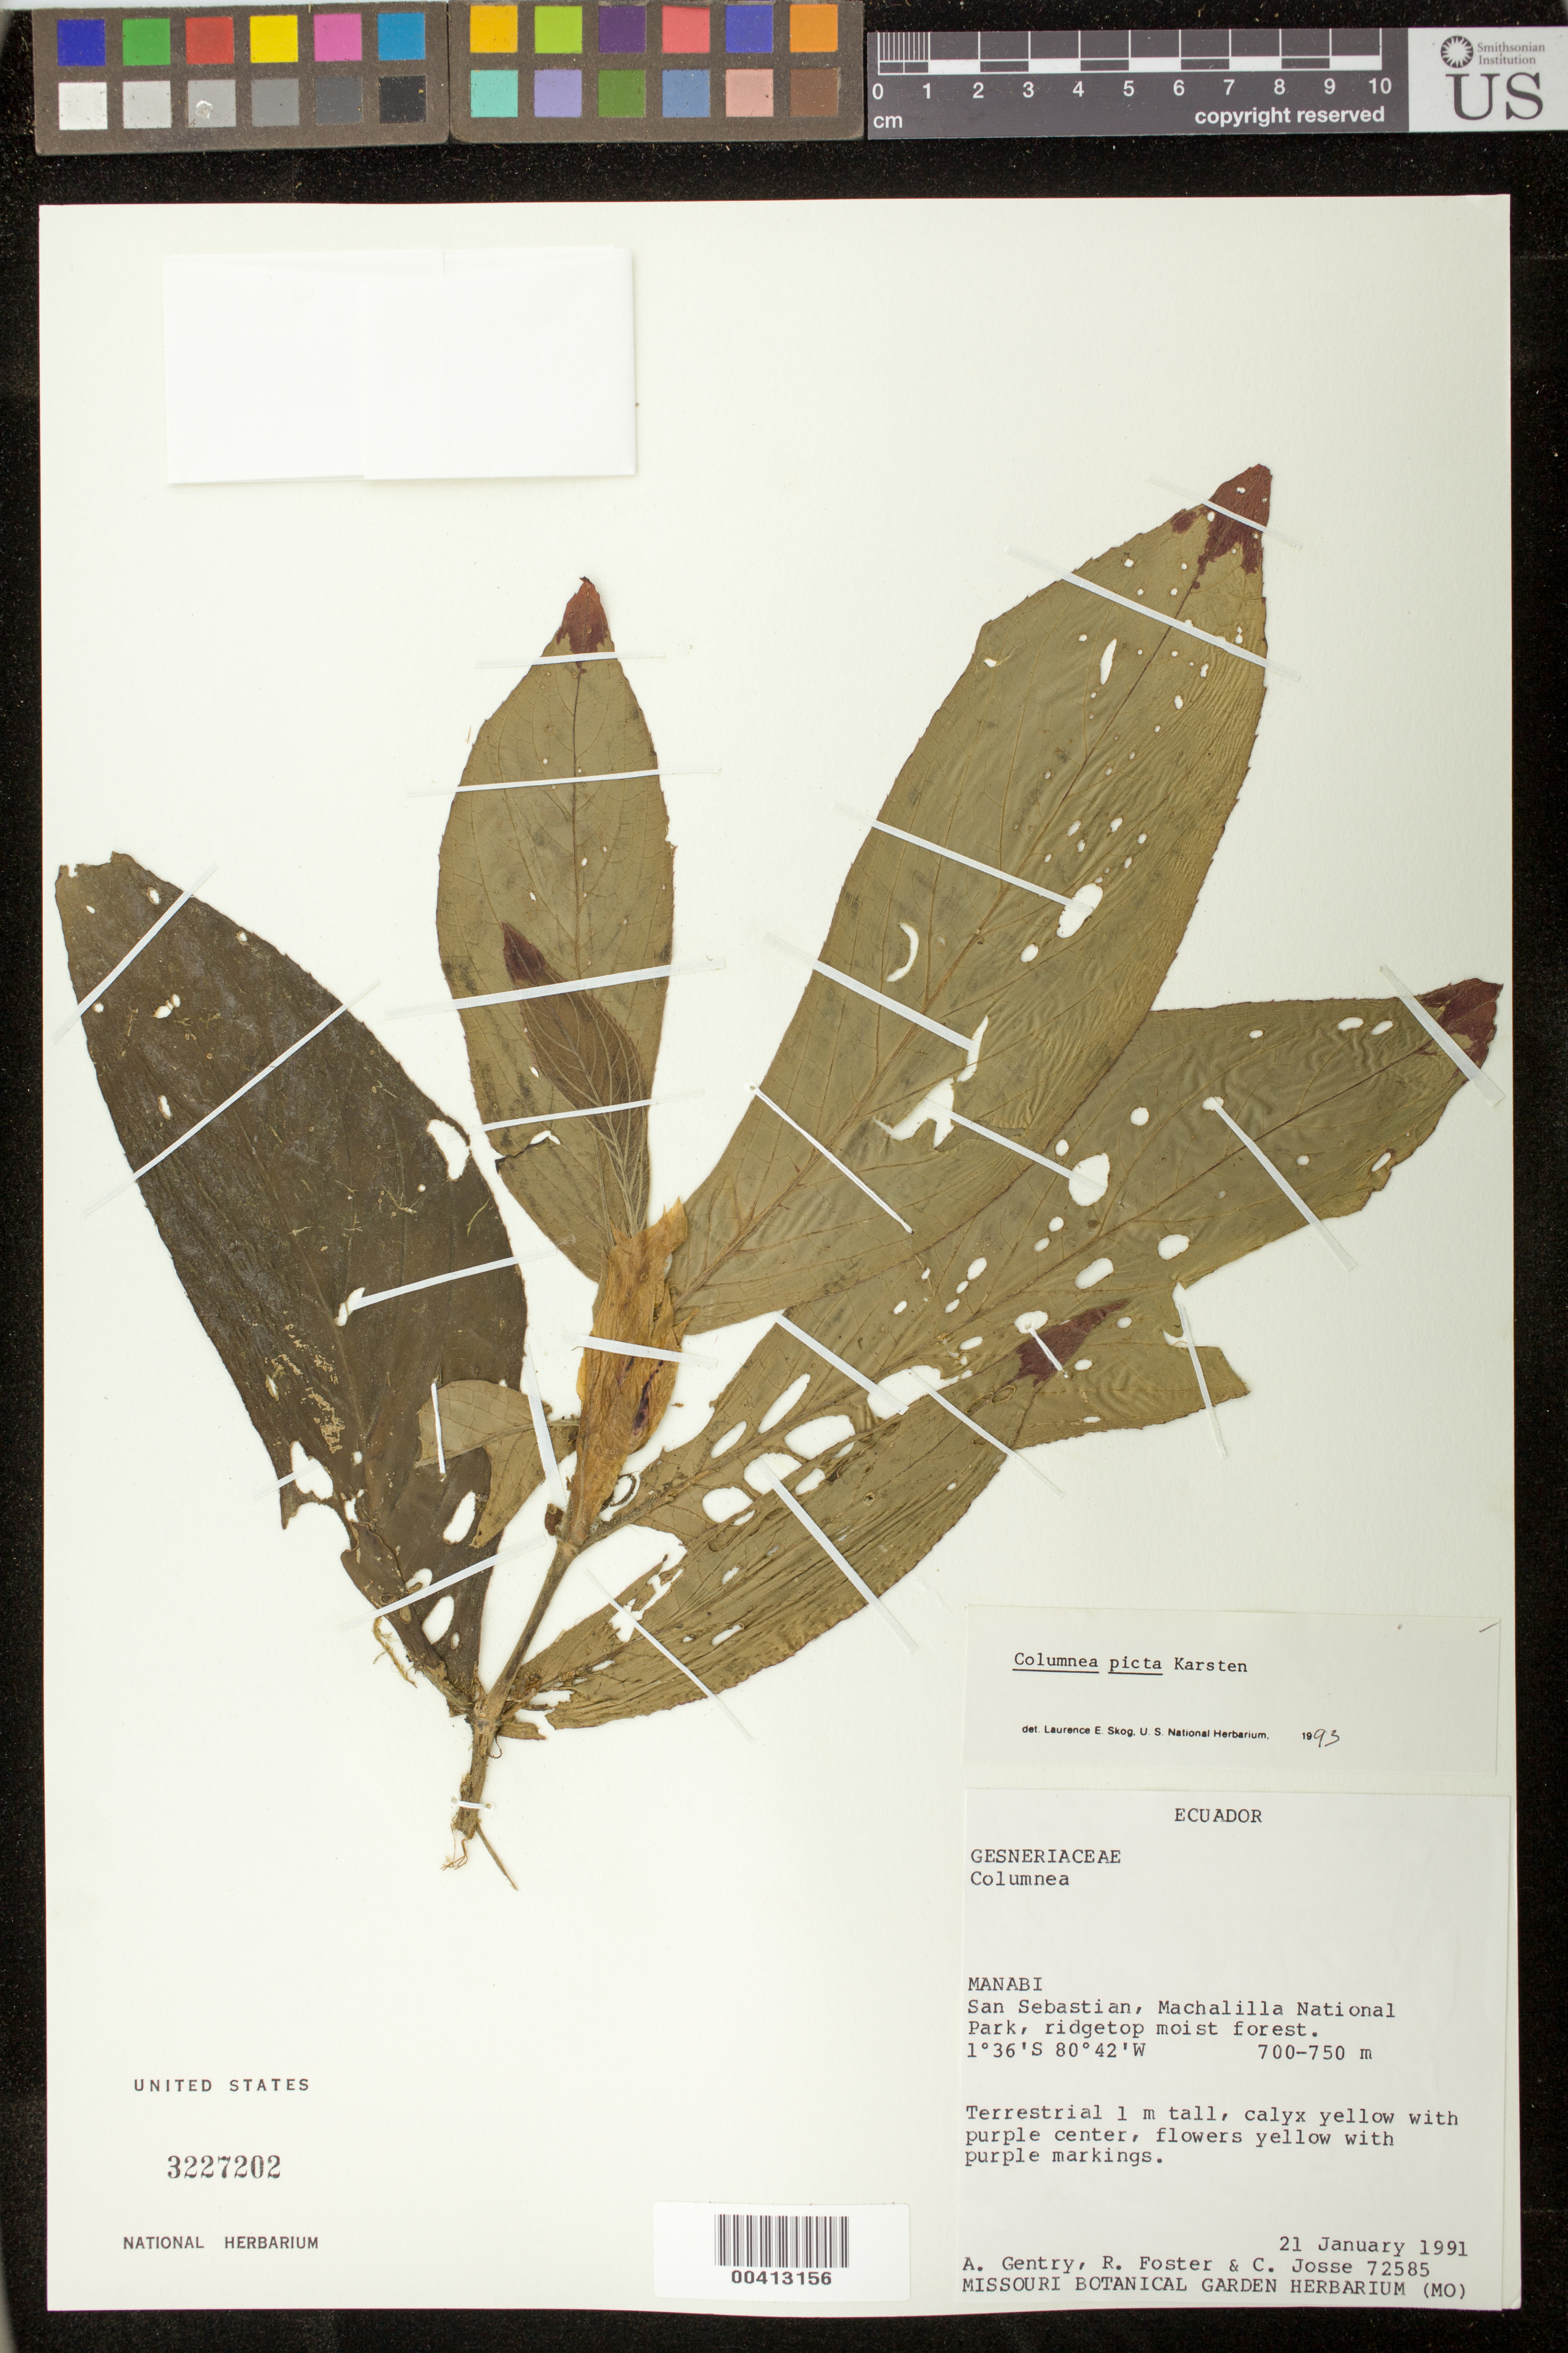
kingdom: Plantae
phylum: Tracheophyta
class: Magnoliopsida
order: Lamiales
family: Gesneriaceae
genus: Columnea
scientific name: Columnea karsteniana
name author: Singh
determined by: Skog, Laurence E.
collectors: A. H. Gentry, R. Foster & C. Josse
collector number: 72585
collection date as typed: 21 Jan 1991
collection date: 1991-01-21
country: Ecuador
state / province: Manabí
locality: Machalilla National Park, San Sebastian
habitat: ridgetop moist forest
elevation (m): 700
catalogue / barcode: US 3227202